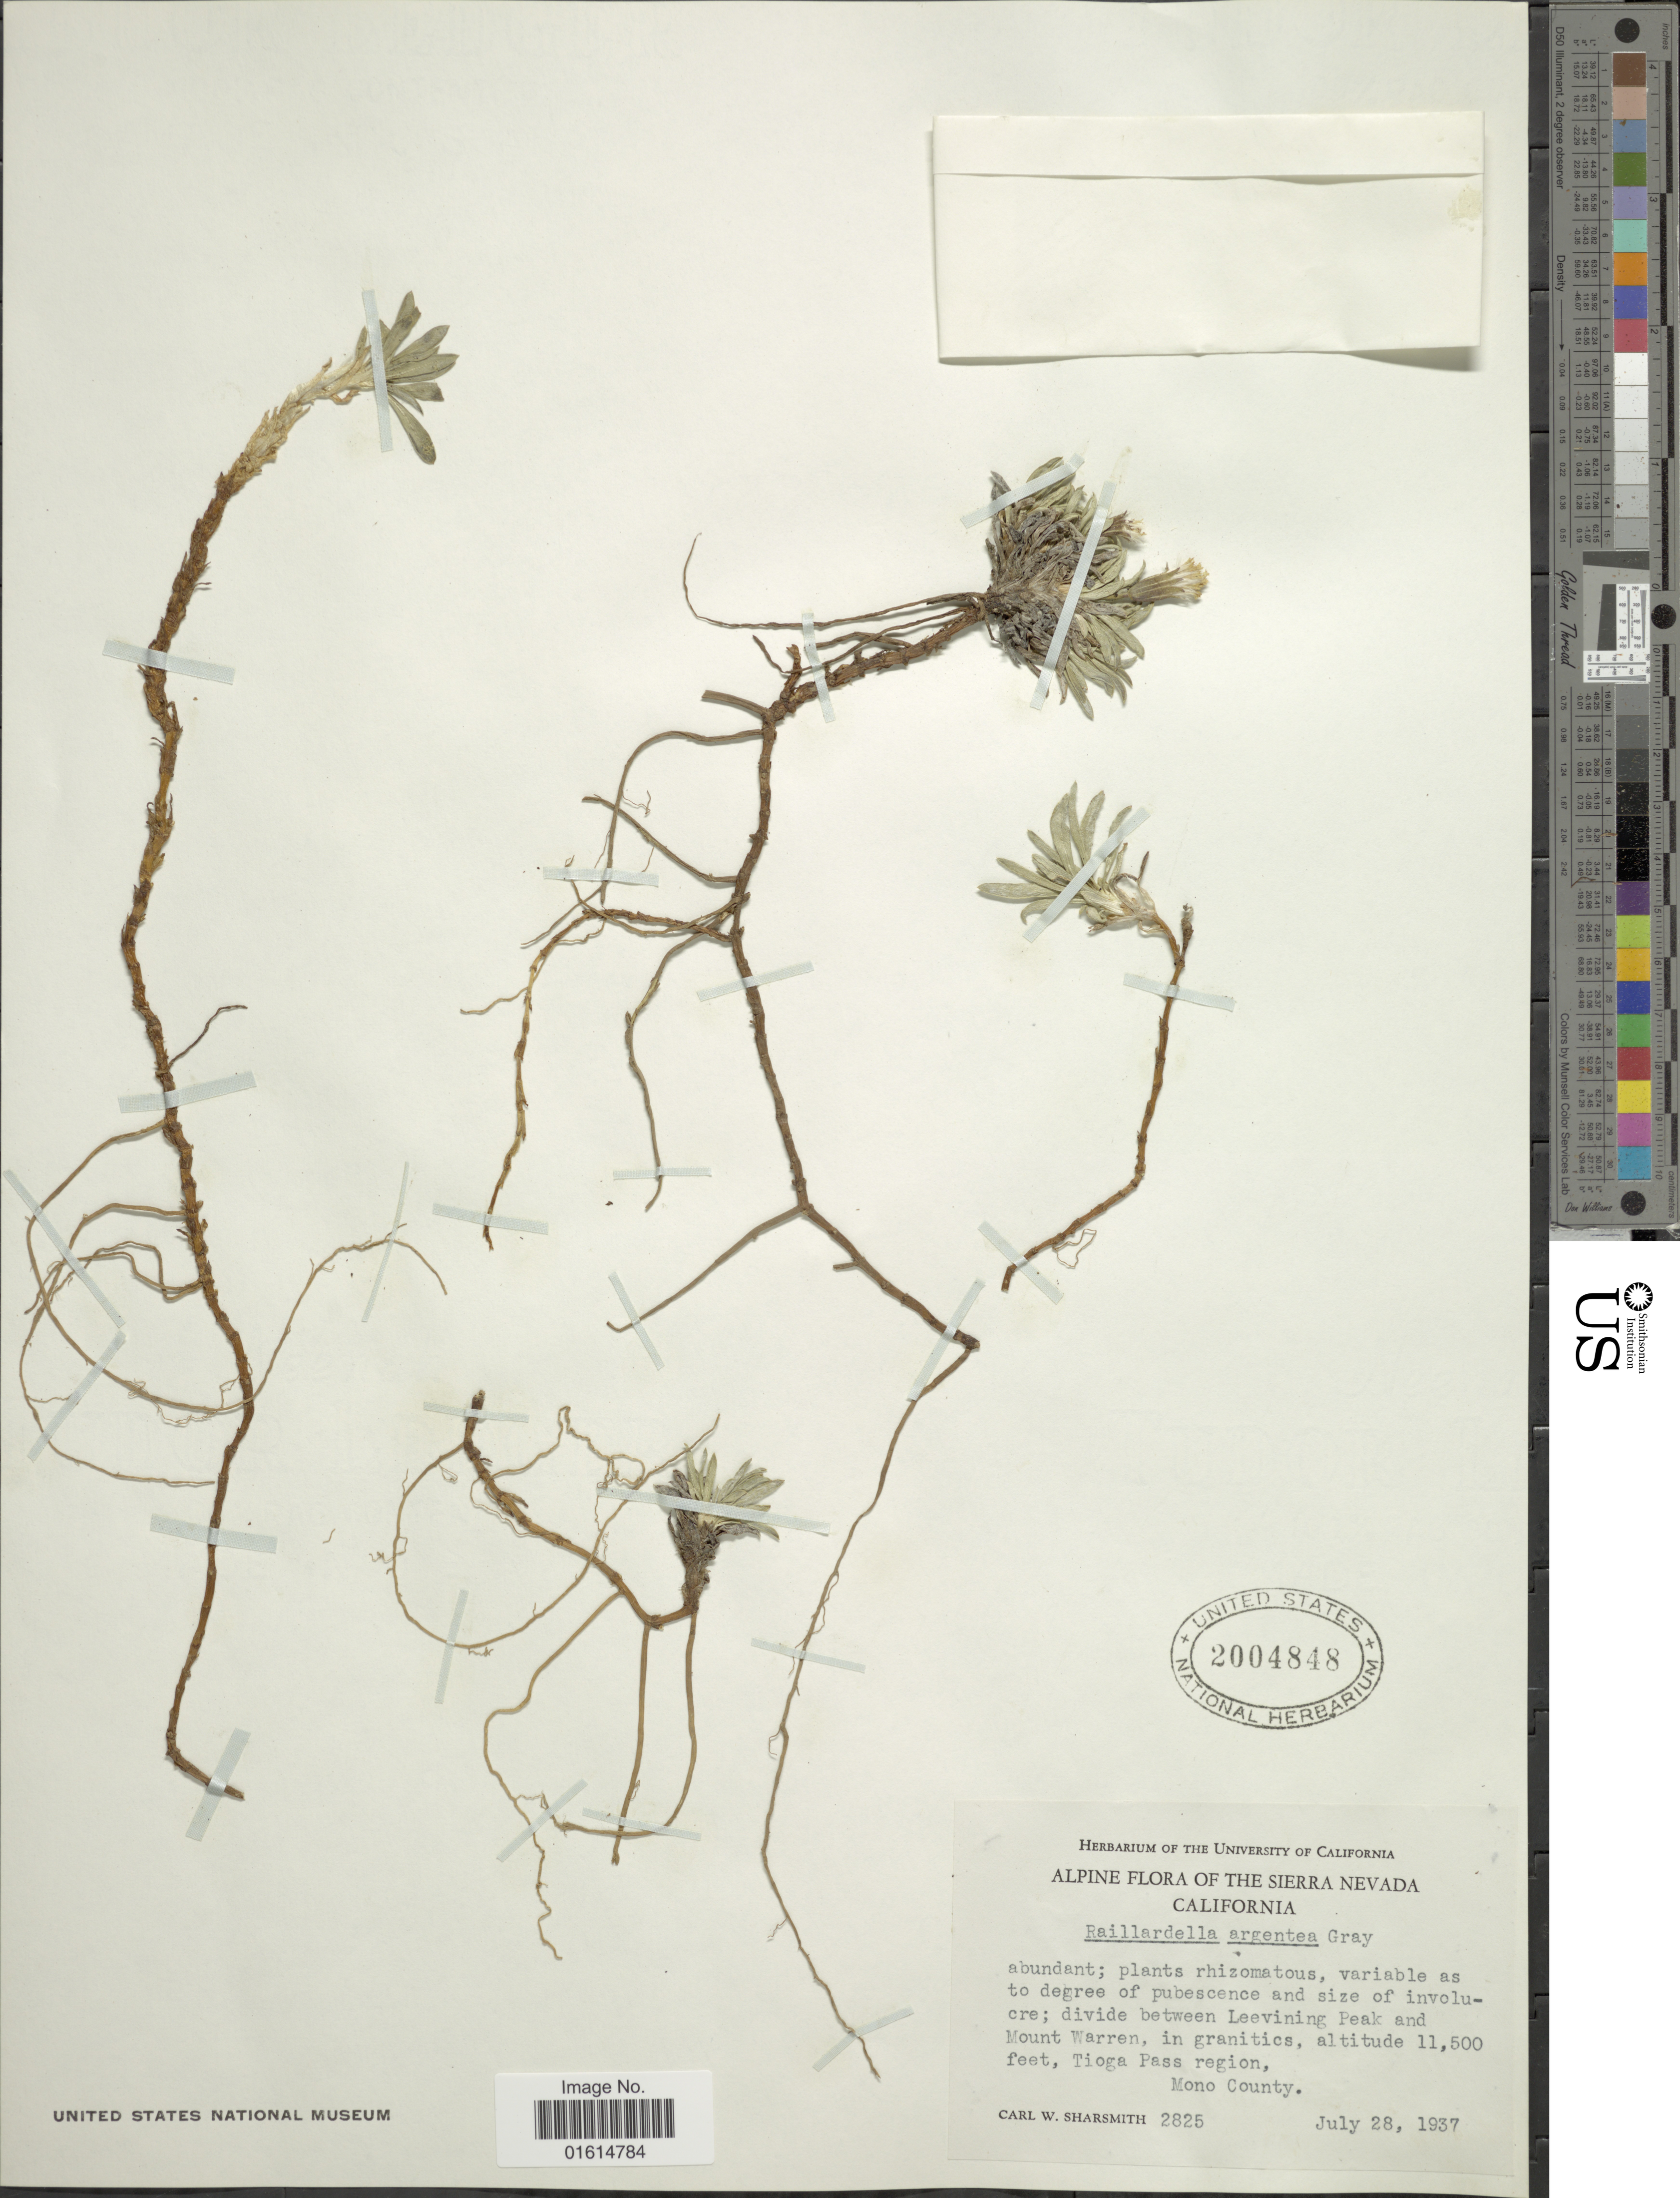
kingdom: Plantae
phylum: Tracheophyta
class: Magnoliopsida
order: Asterales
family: Asteraceae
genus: Raillardella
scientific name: Raillardella argentea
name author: A. Gray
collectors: C. Sharsmith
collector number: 2825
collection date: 1937-07-28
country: United States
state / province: California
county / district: Mono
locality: Alpine, Sierra Nevada, divide between Leevining Peak and Mount Warren, Tioga Pass region, Mono County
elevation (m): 3505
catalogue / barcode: US 2004848